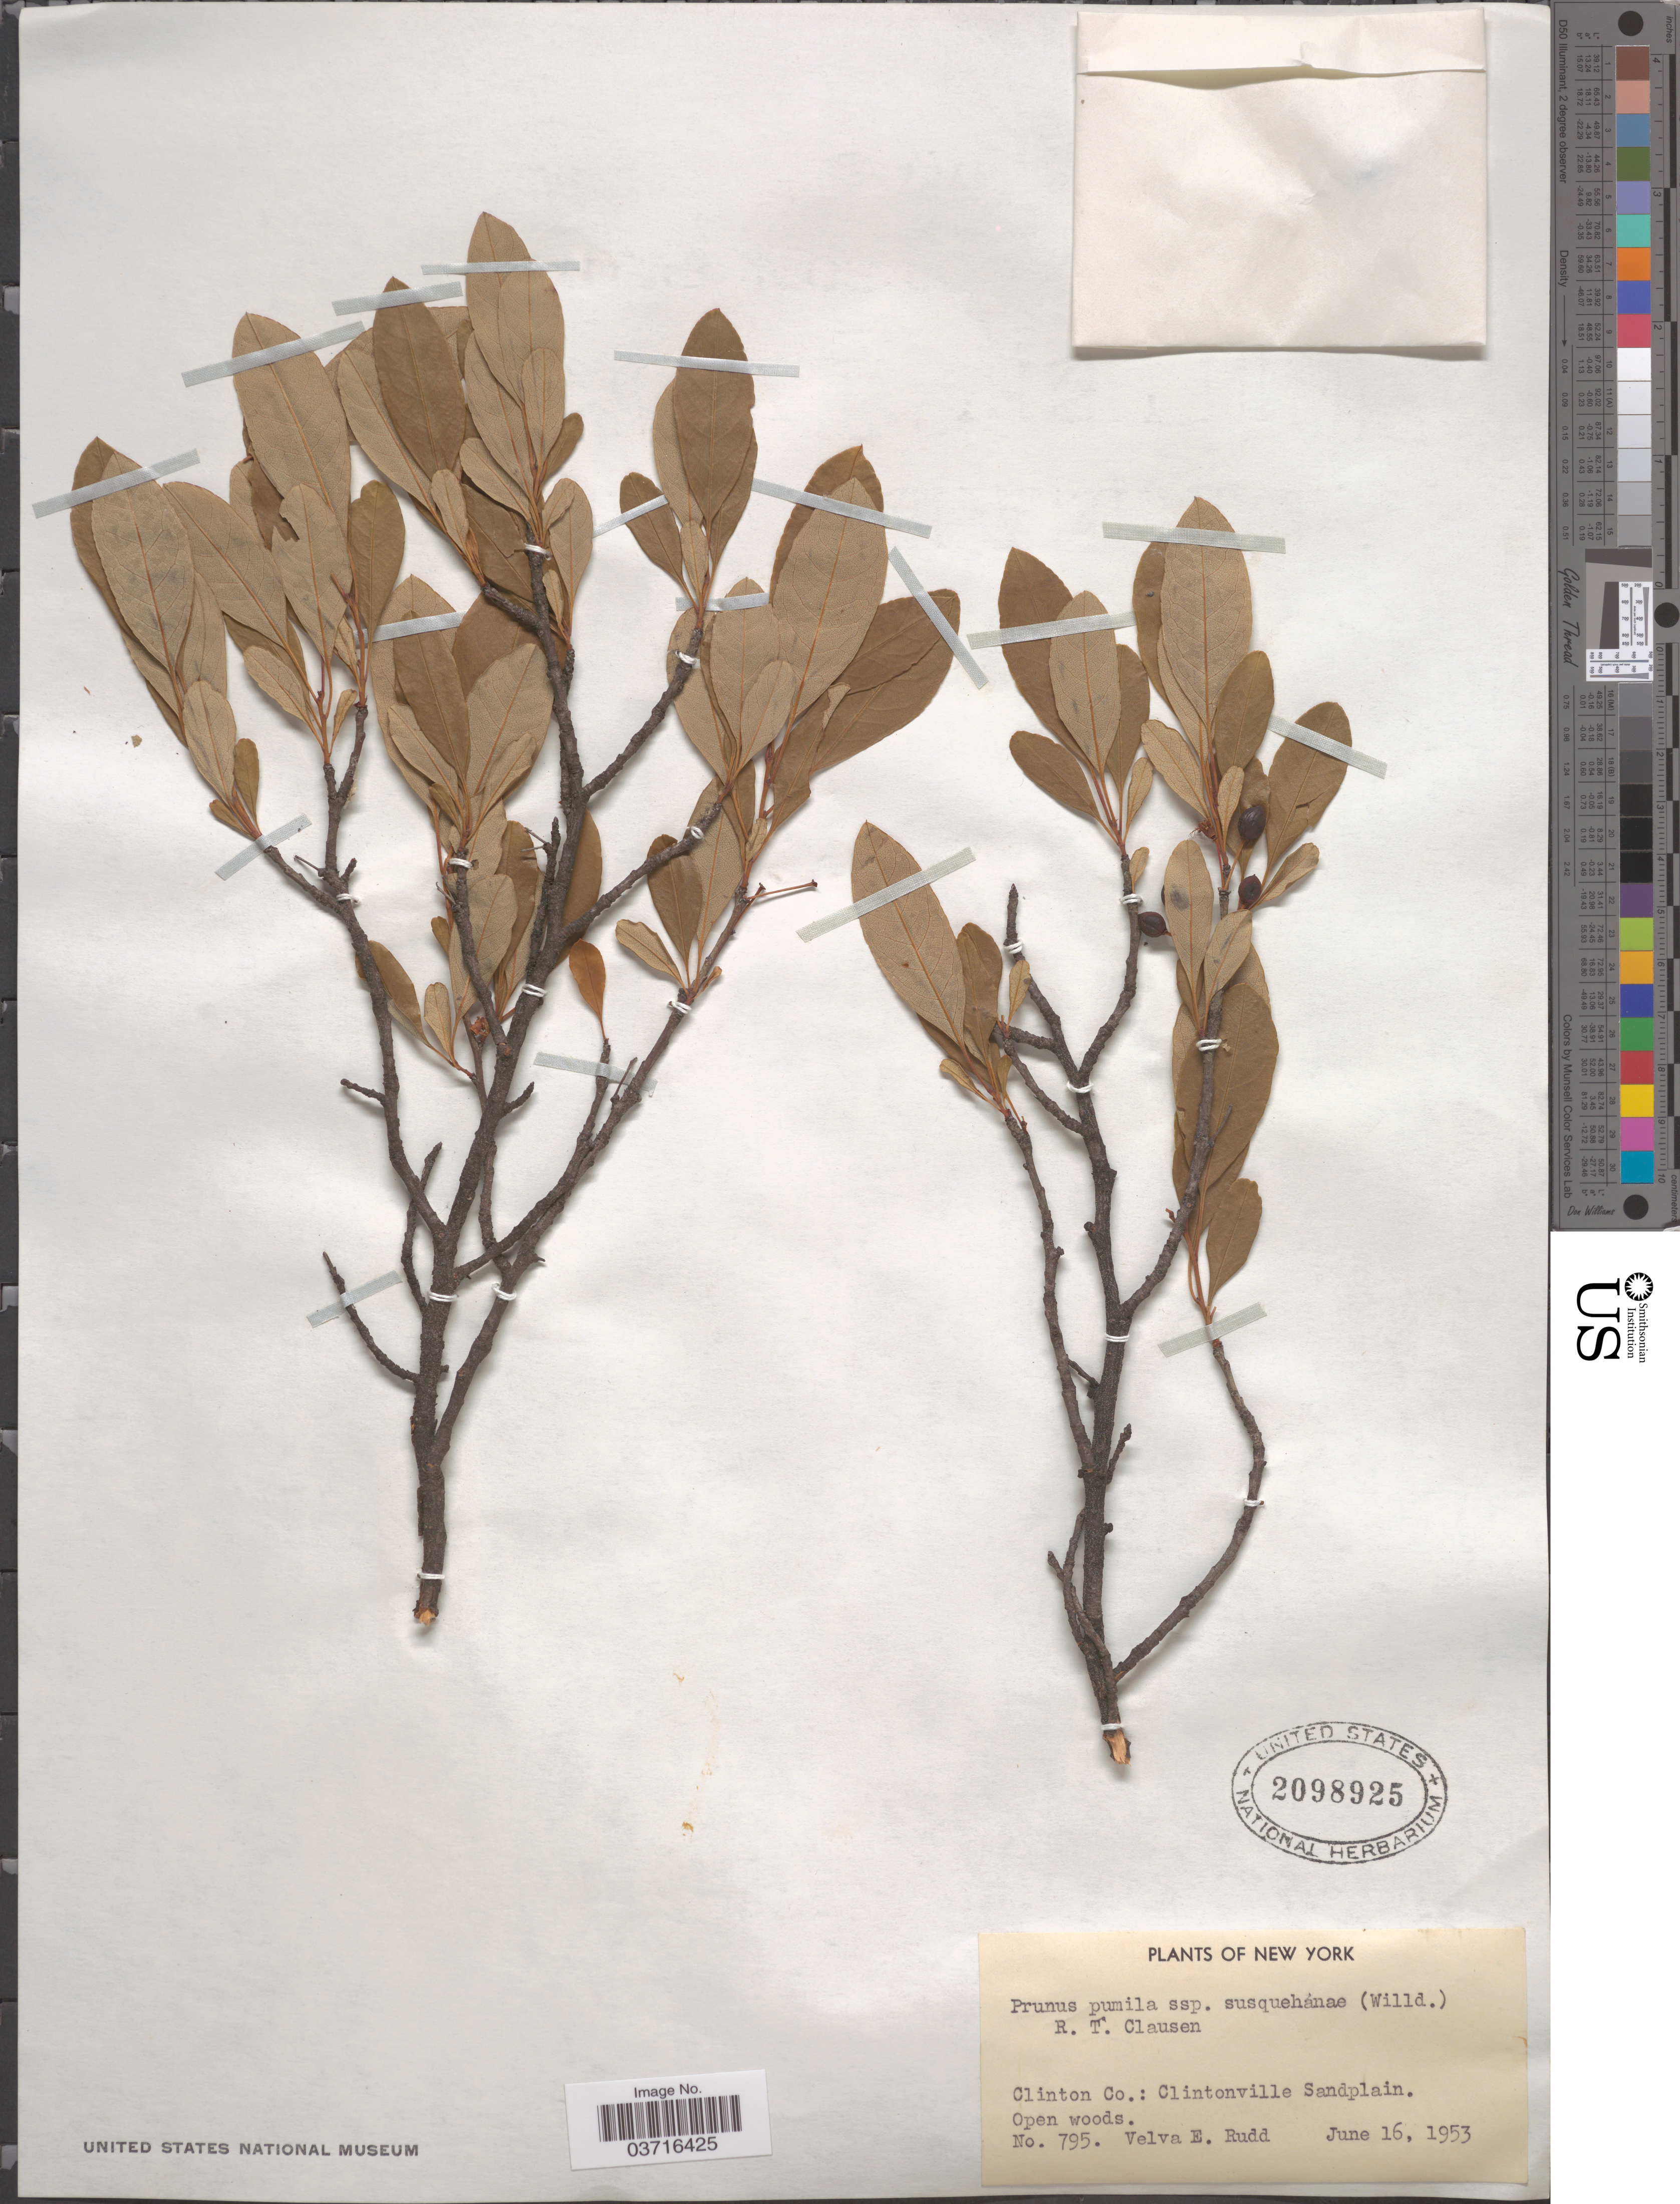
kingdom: Plantae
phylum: Tracheophyta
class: Magnoliopsida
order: Rosales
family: Rosaceae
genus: Prunus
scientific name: Prunus susquehanae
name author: Willd.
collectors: V. E. Rudd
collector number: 795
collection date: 1953-06-16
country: United States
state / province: New York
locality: Clinton Co.: Clintonville Sandplain.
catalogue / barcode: US 2098925